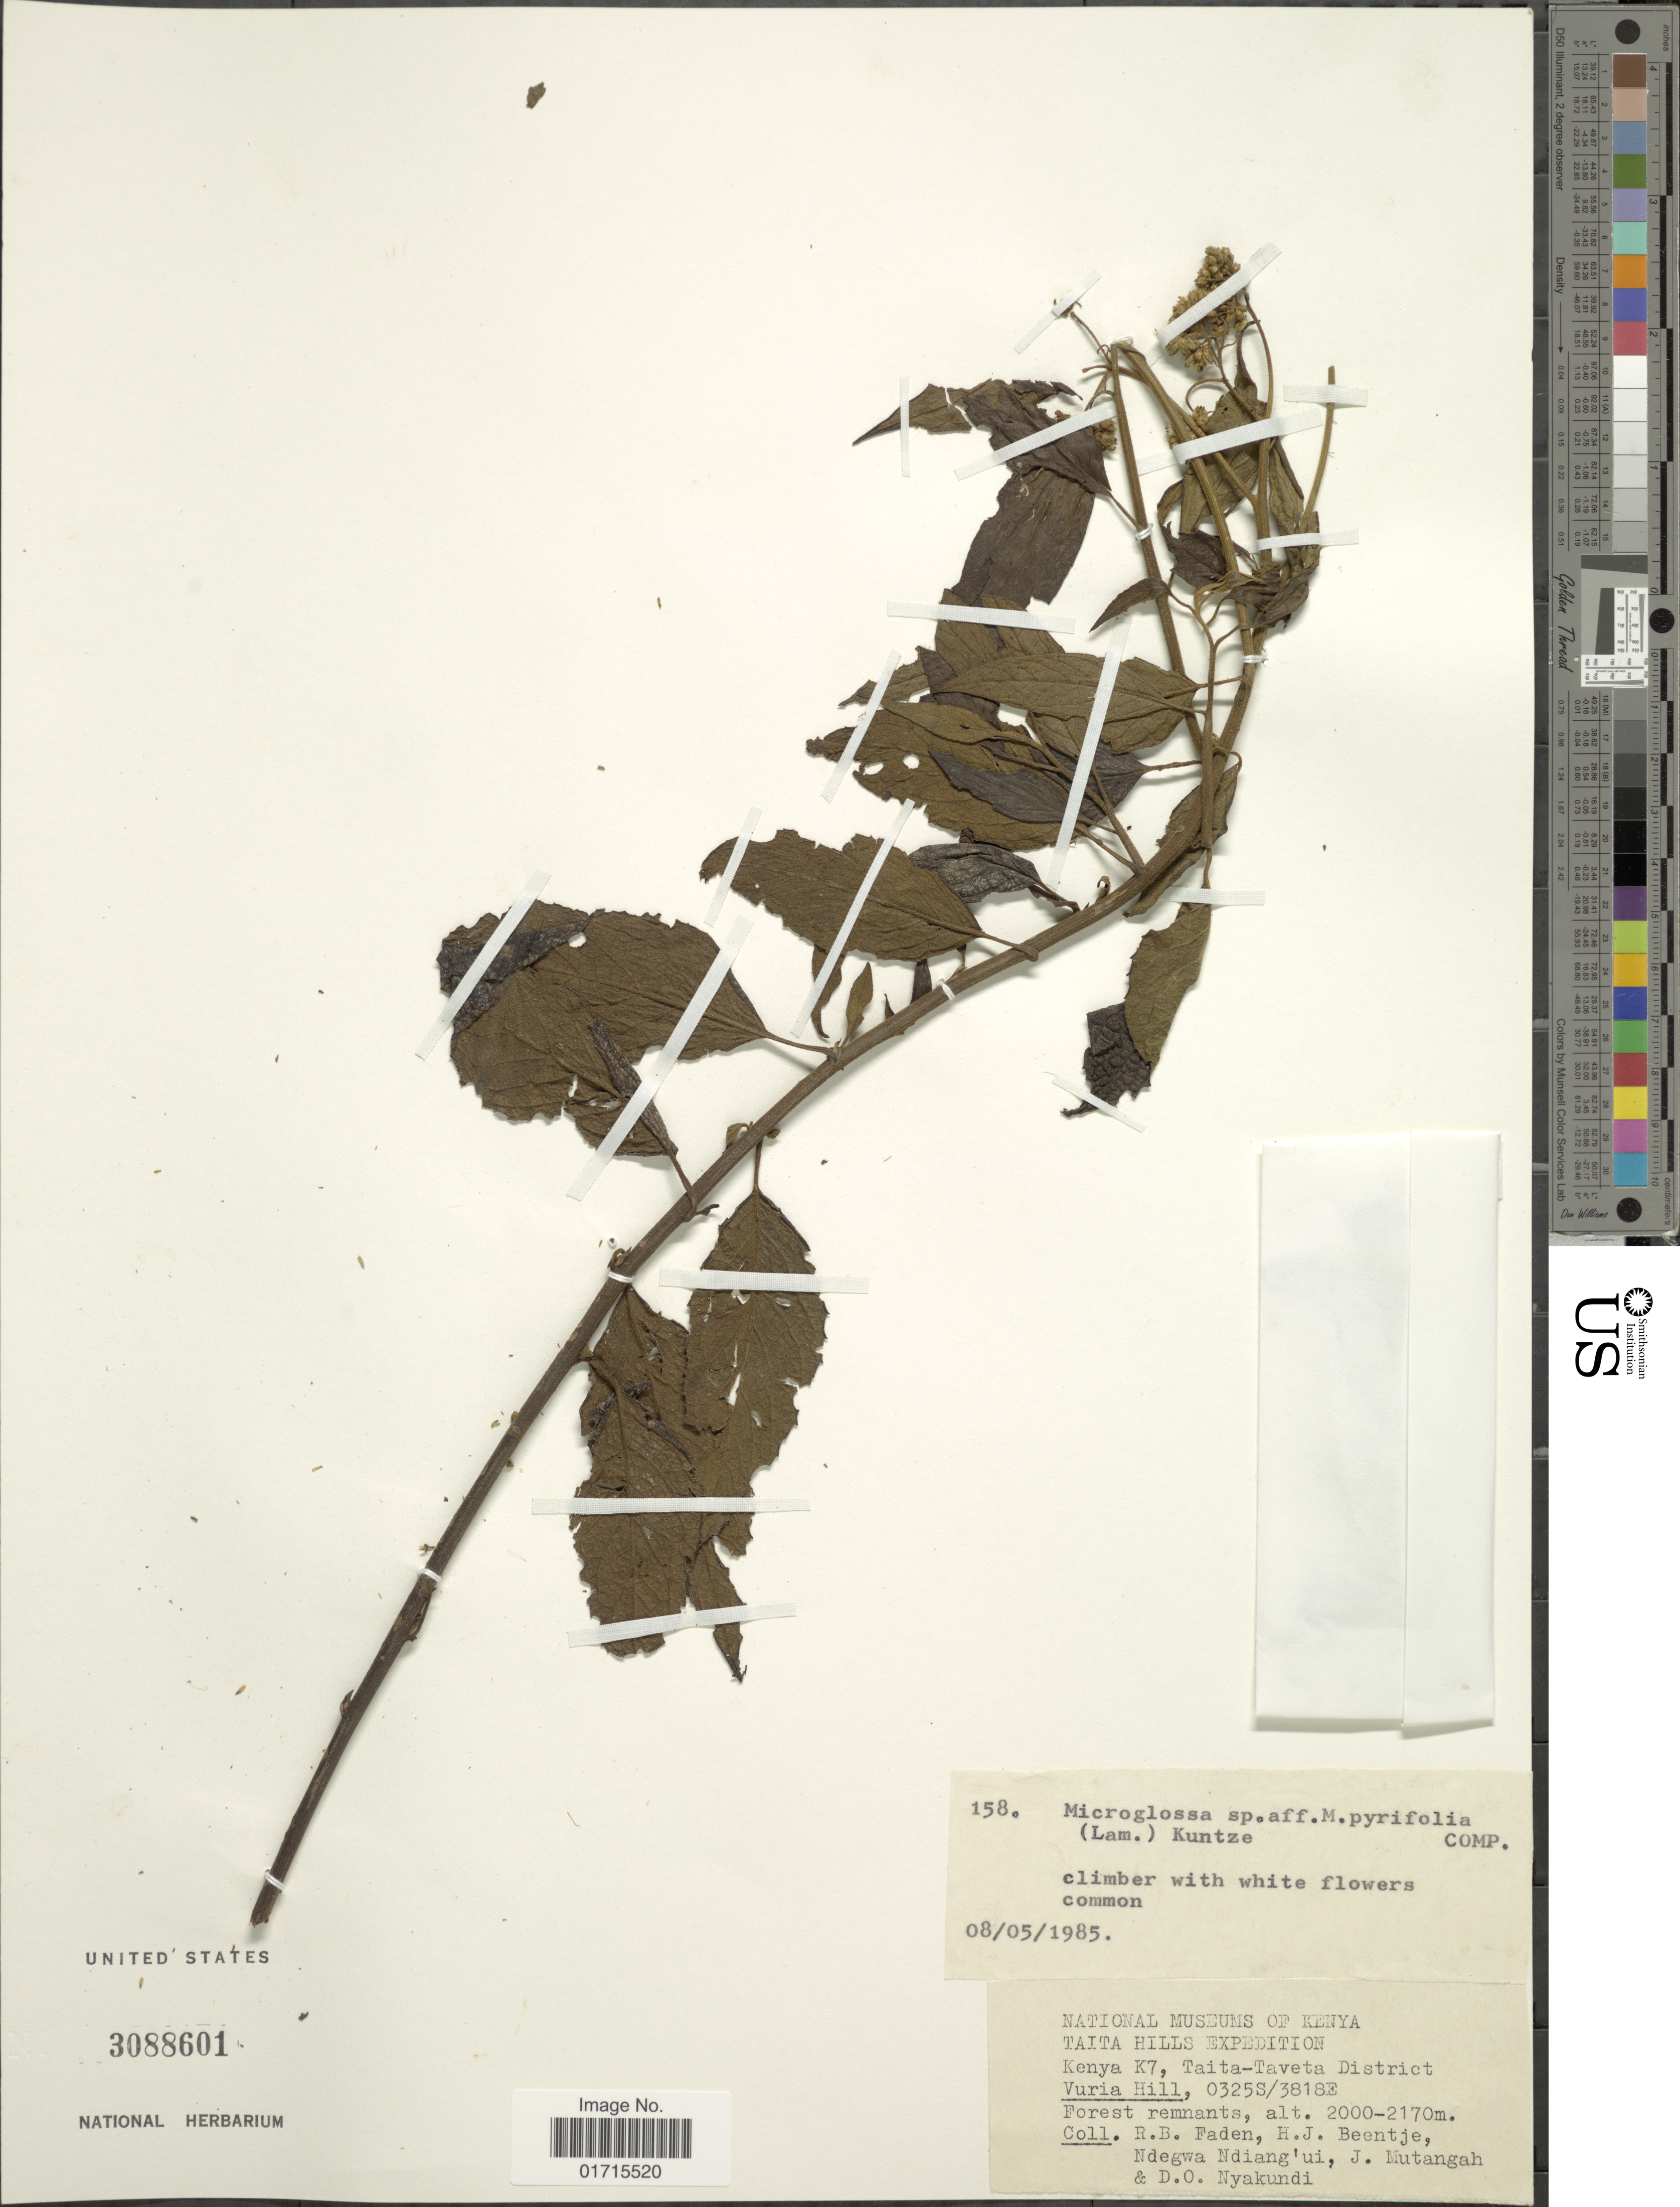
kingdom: Plantae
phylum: Tracheophyta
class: Magnoliopsida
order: Asterales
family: Asteraceae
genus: Microglossa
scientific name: Microglossa pyrifolia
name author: (Lam.) Kuntze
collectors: R. B. Faden, H. J. Beentje, Ndegwa Ndiang'ui, J. Mutangah & D. Nyakundi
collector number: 158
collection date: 1968-05-08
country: Kenya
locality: Kenya K7, Taita-Taveta District Vuria Hill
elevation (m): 2000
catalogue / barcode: US 3088601